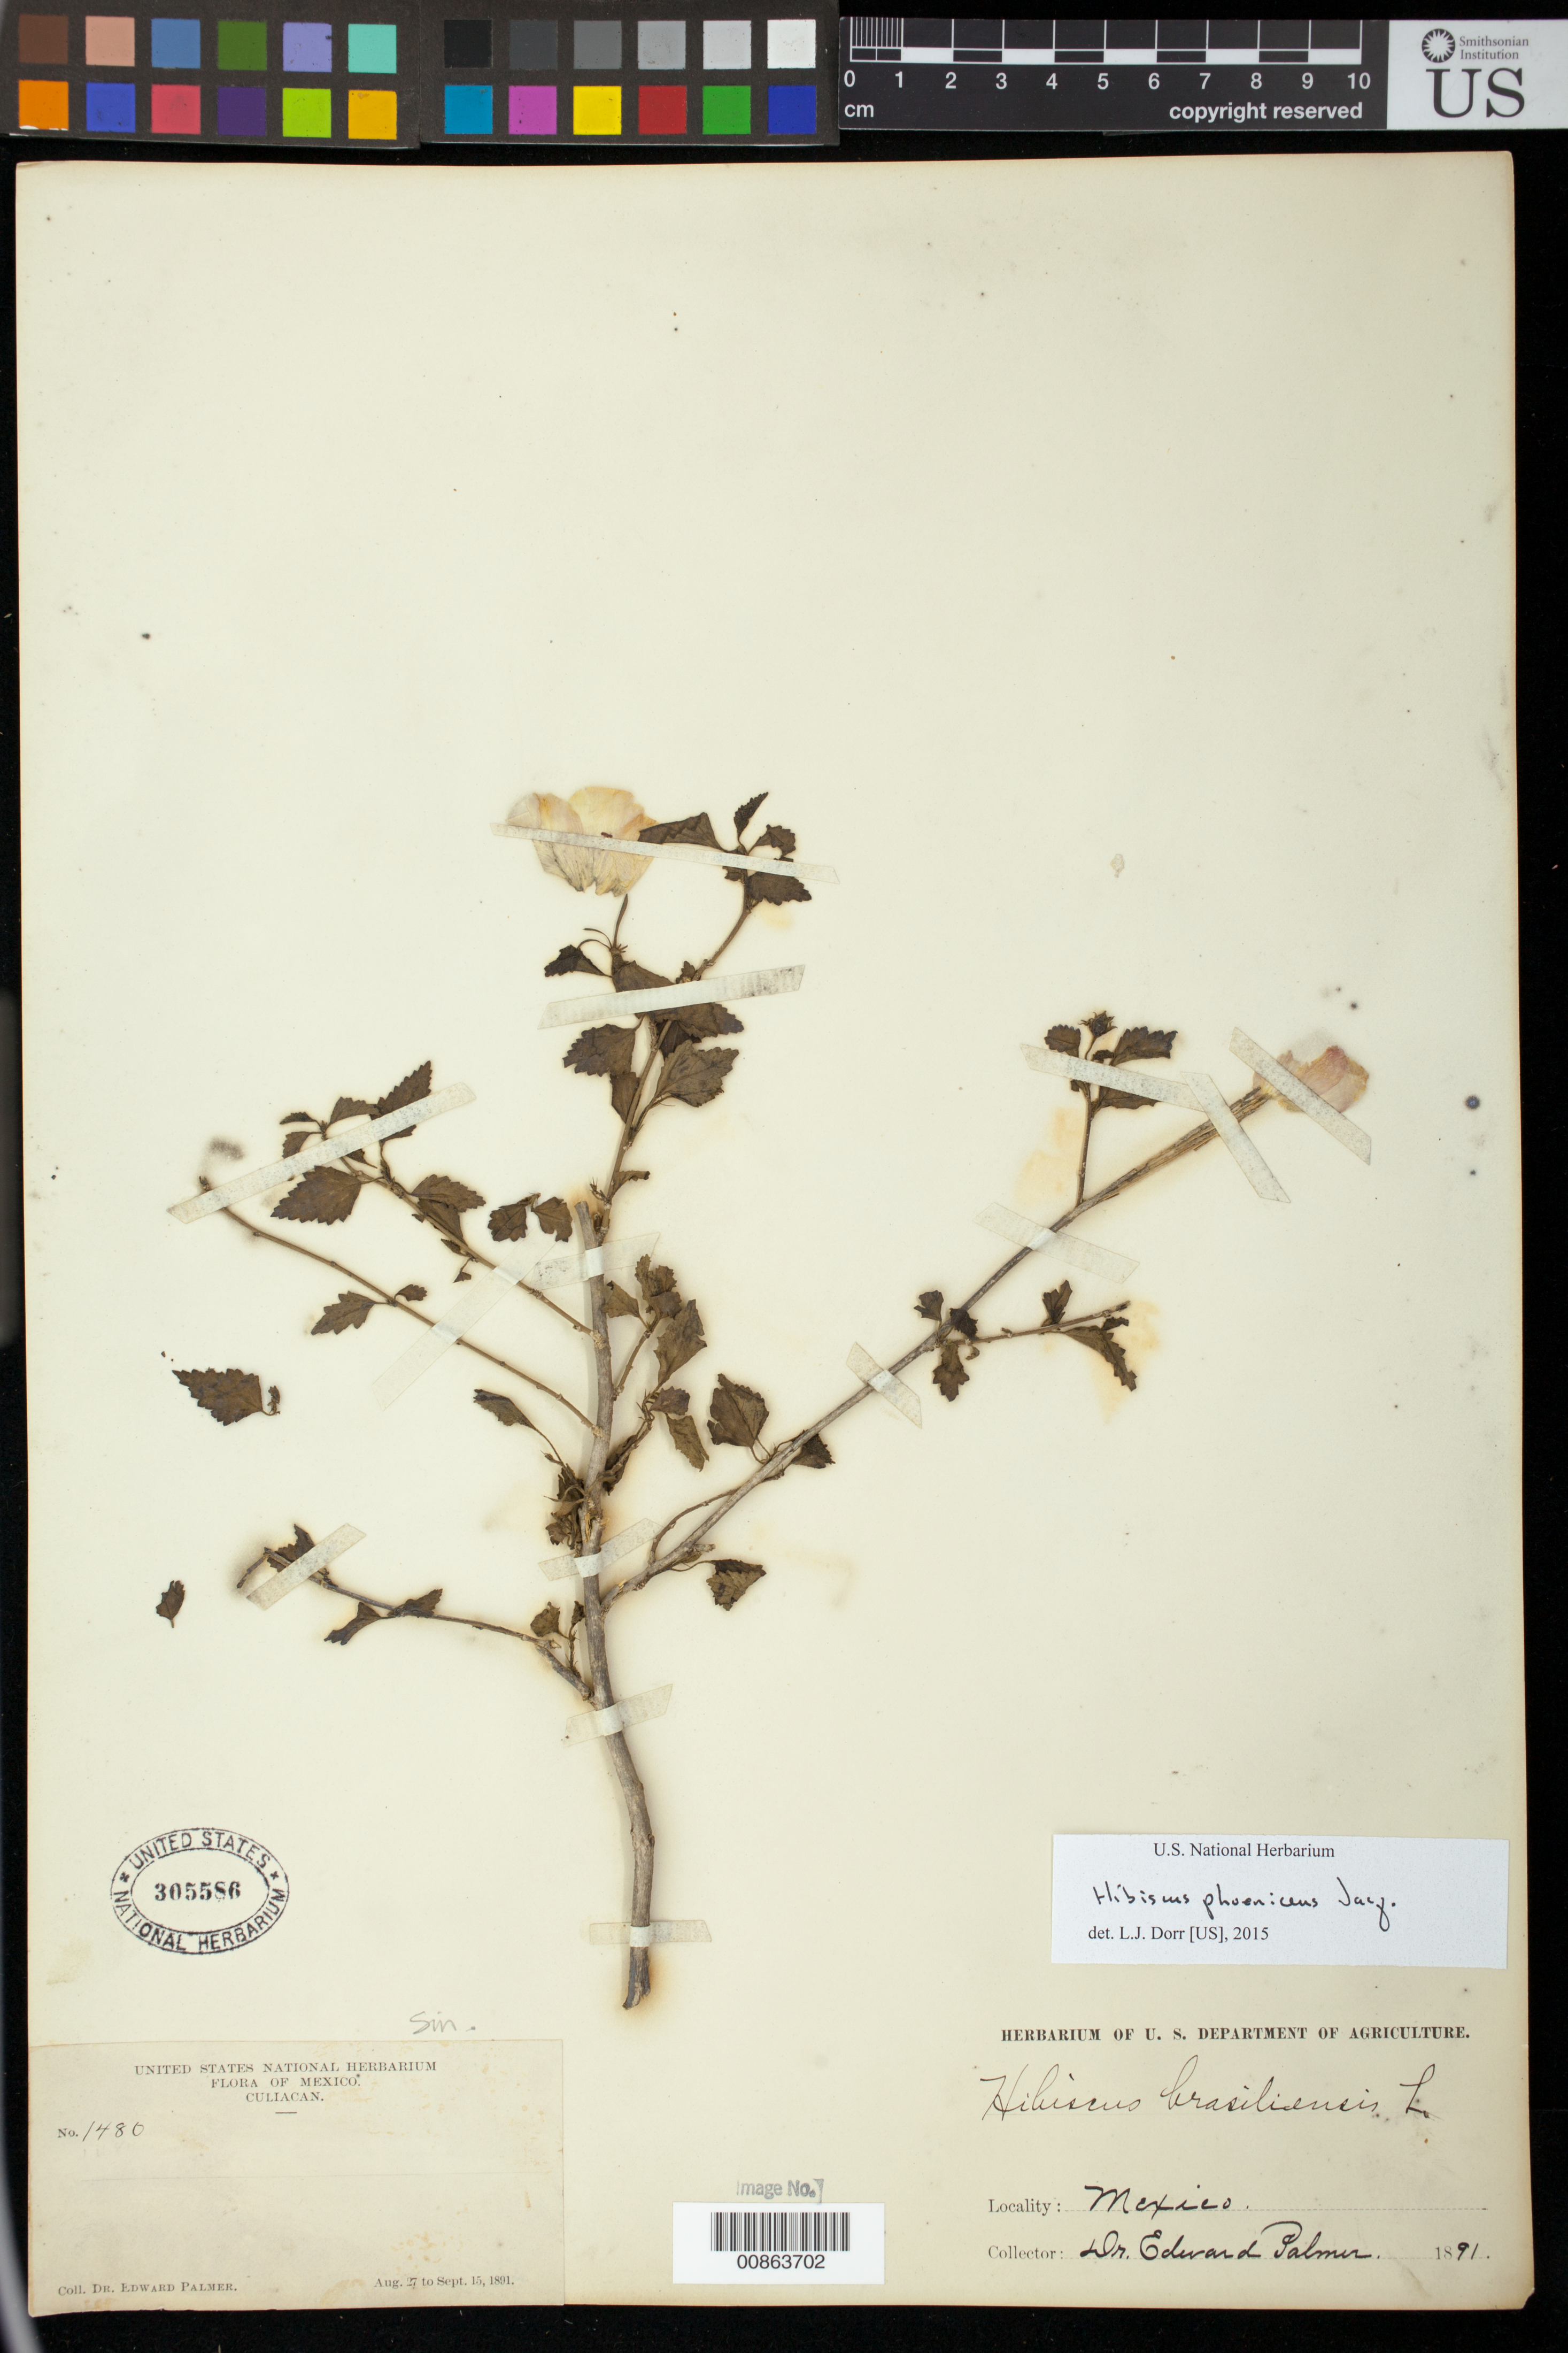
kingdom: Plantae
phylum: Tracheophyta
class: Magnoliopsida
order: Malvales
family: Malvaceae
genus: Hibiscus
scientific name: Hibiscus phoeniceus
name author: Jacq.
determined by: Dorr, L. J., (BOT), Smithsonian Institution - National Museum of Natural History (UNITED STATES)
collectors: E. Palmer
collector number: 1480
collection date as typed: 27 Aug 1891 to 15 Sep 1891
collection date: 1891-08-27/1891-09-15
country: Mexico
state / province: Sinaloa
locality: Culiacan, Sinaloa.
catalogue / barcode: US 305586